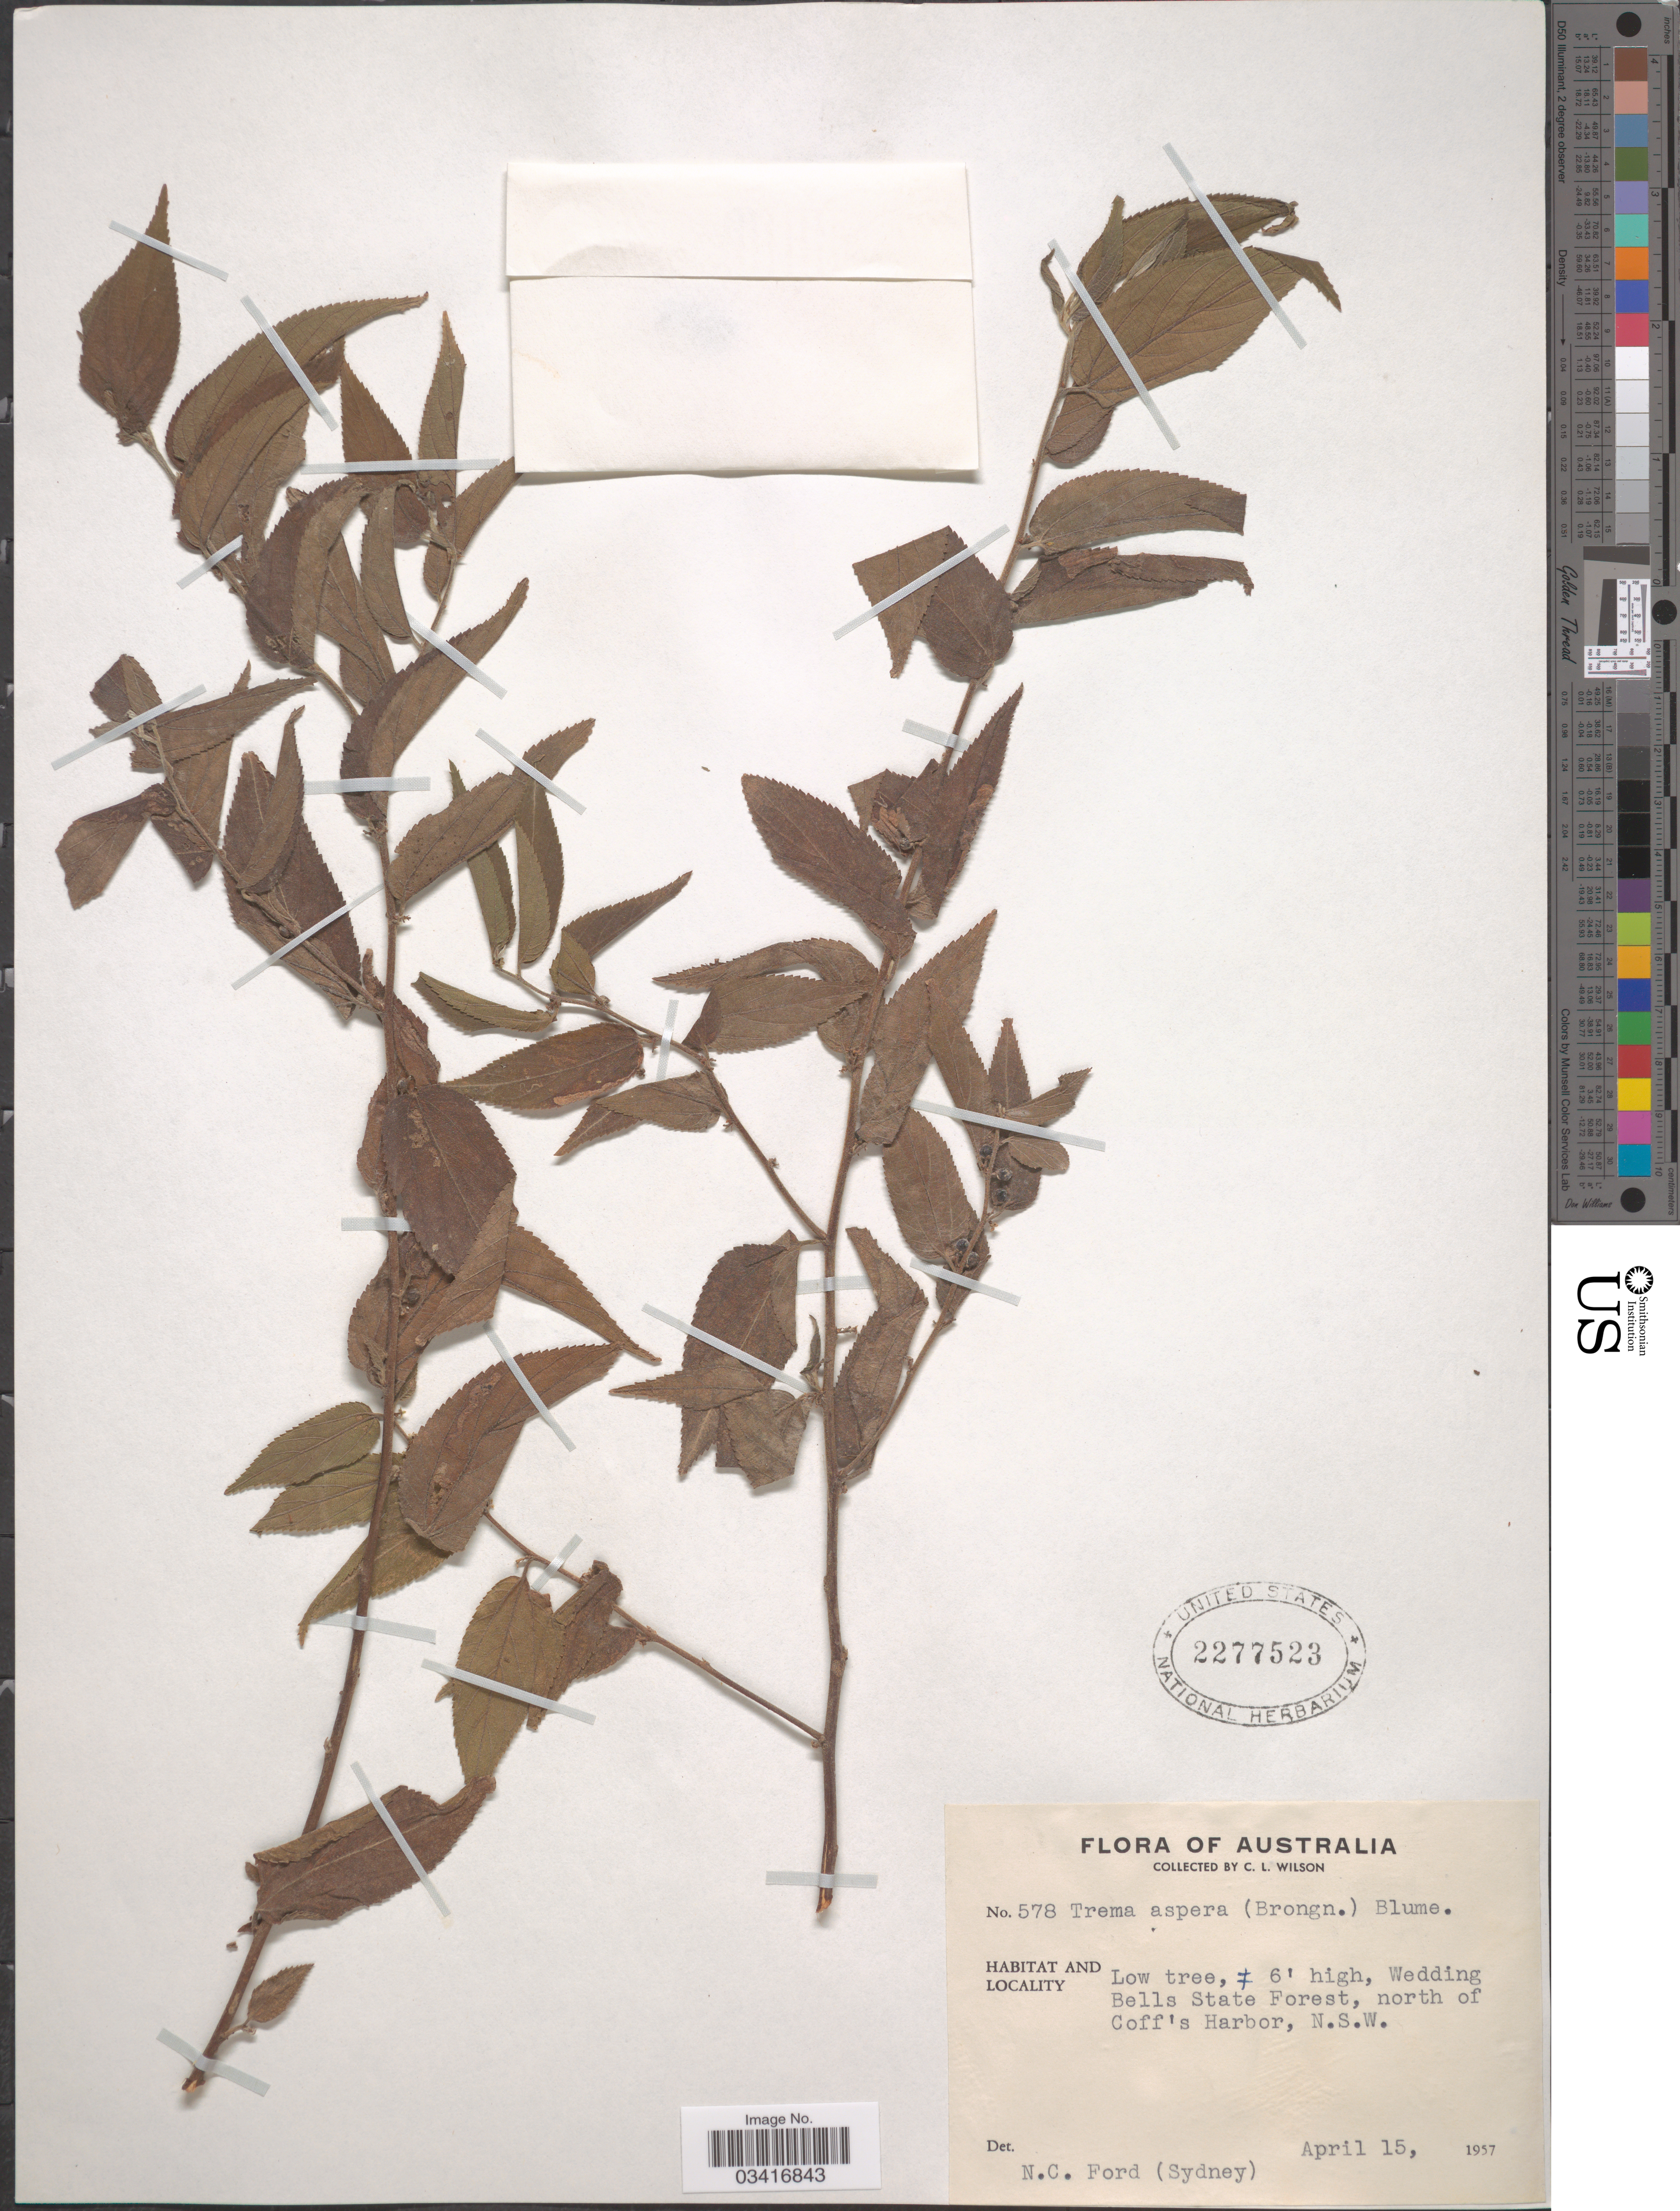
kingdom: Plantae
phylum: Tracheophyta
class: Magnoliopsida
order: Rosales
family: Cannabaceae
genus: Trema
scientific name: Trema asperum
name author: (Brongn.) Blume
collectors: C. L. Wilson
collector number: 578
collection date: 1957-04-15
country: Australia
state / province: New South Wales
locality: Wedding Bells State Forest, north of Coff's Harbor.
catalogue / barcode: US 2277523